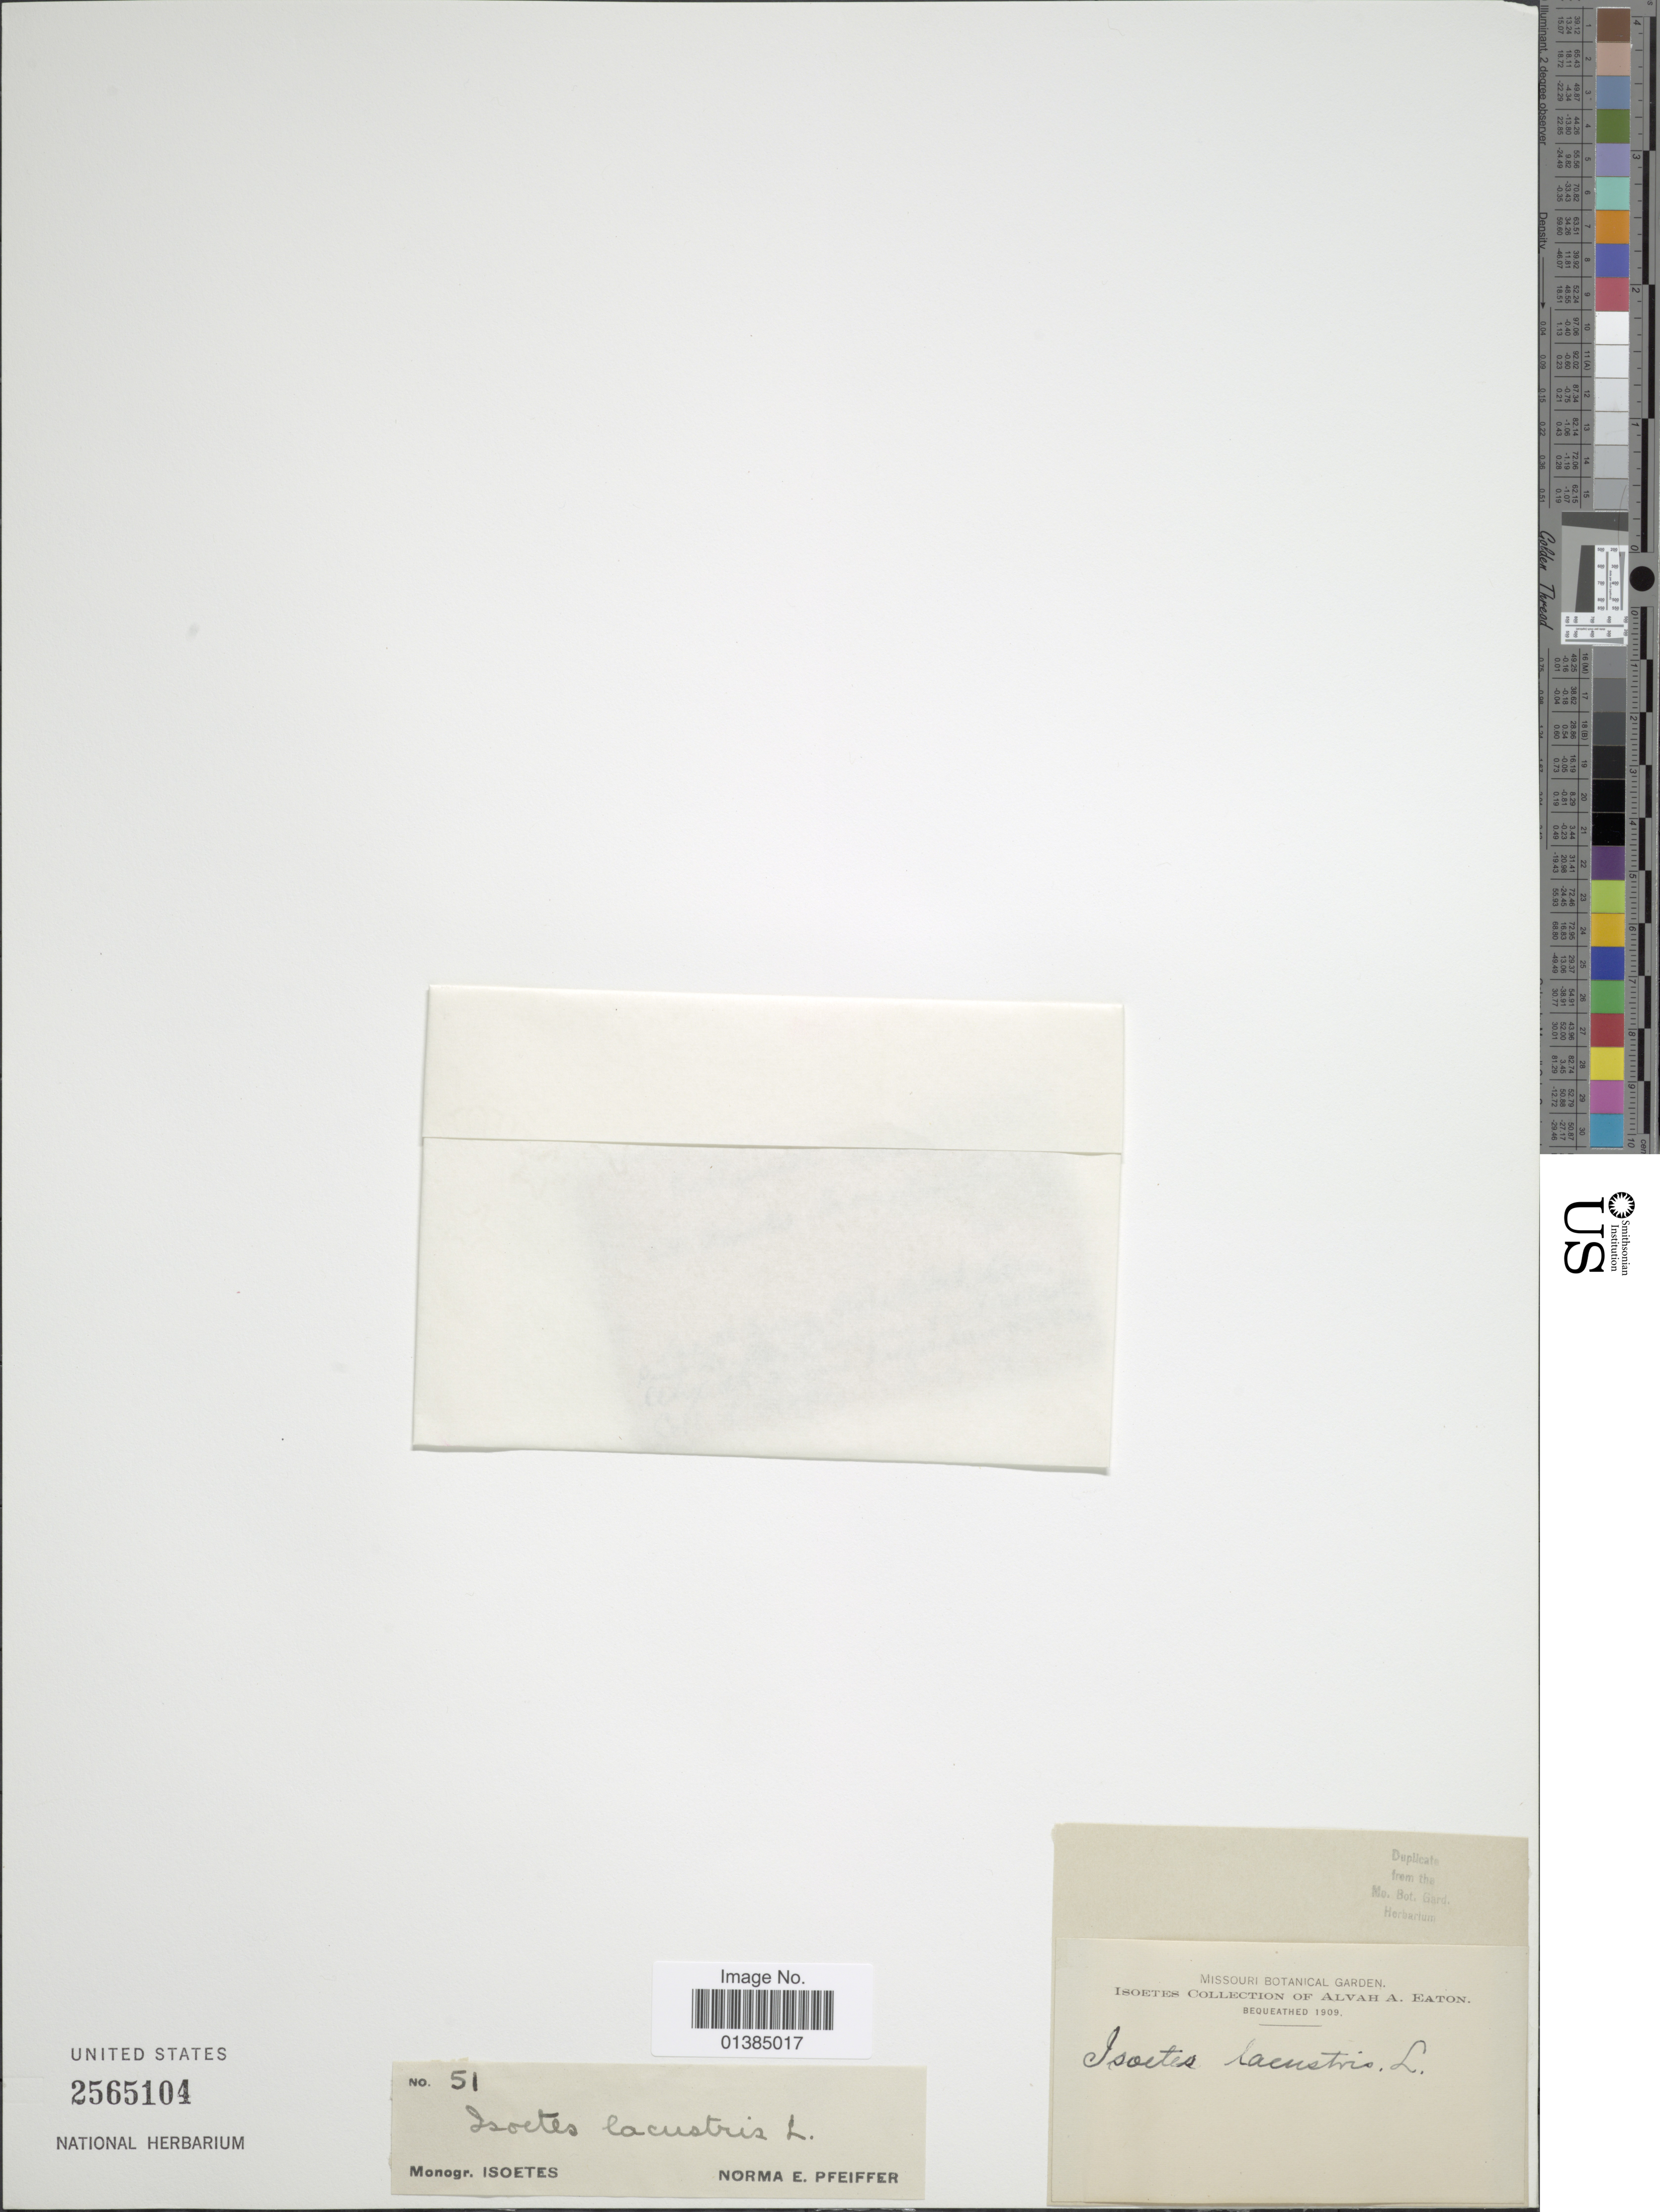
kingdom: Plantae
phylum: Tracheophyta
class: Lycopodiopsida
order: Isoetales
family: Isoetaceae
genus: Isoetes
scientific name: Isoetes lacustris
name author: L.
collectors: A. A. Eaton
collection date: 1909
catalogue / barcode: US 2565104